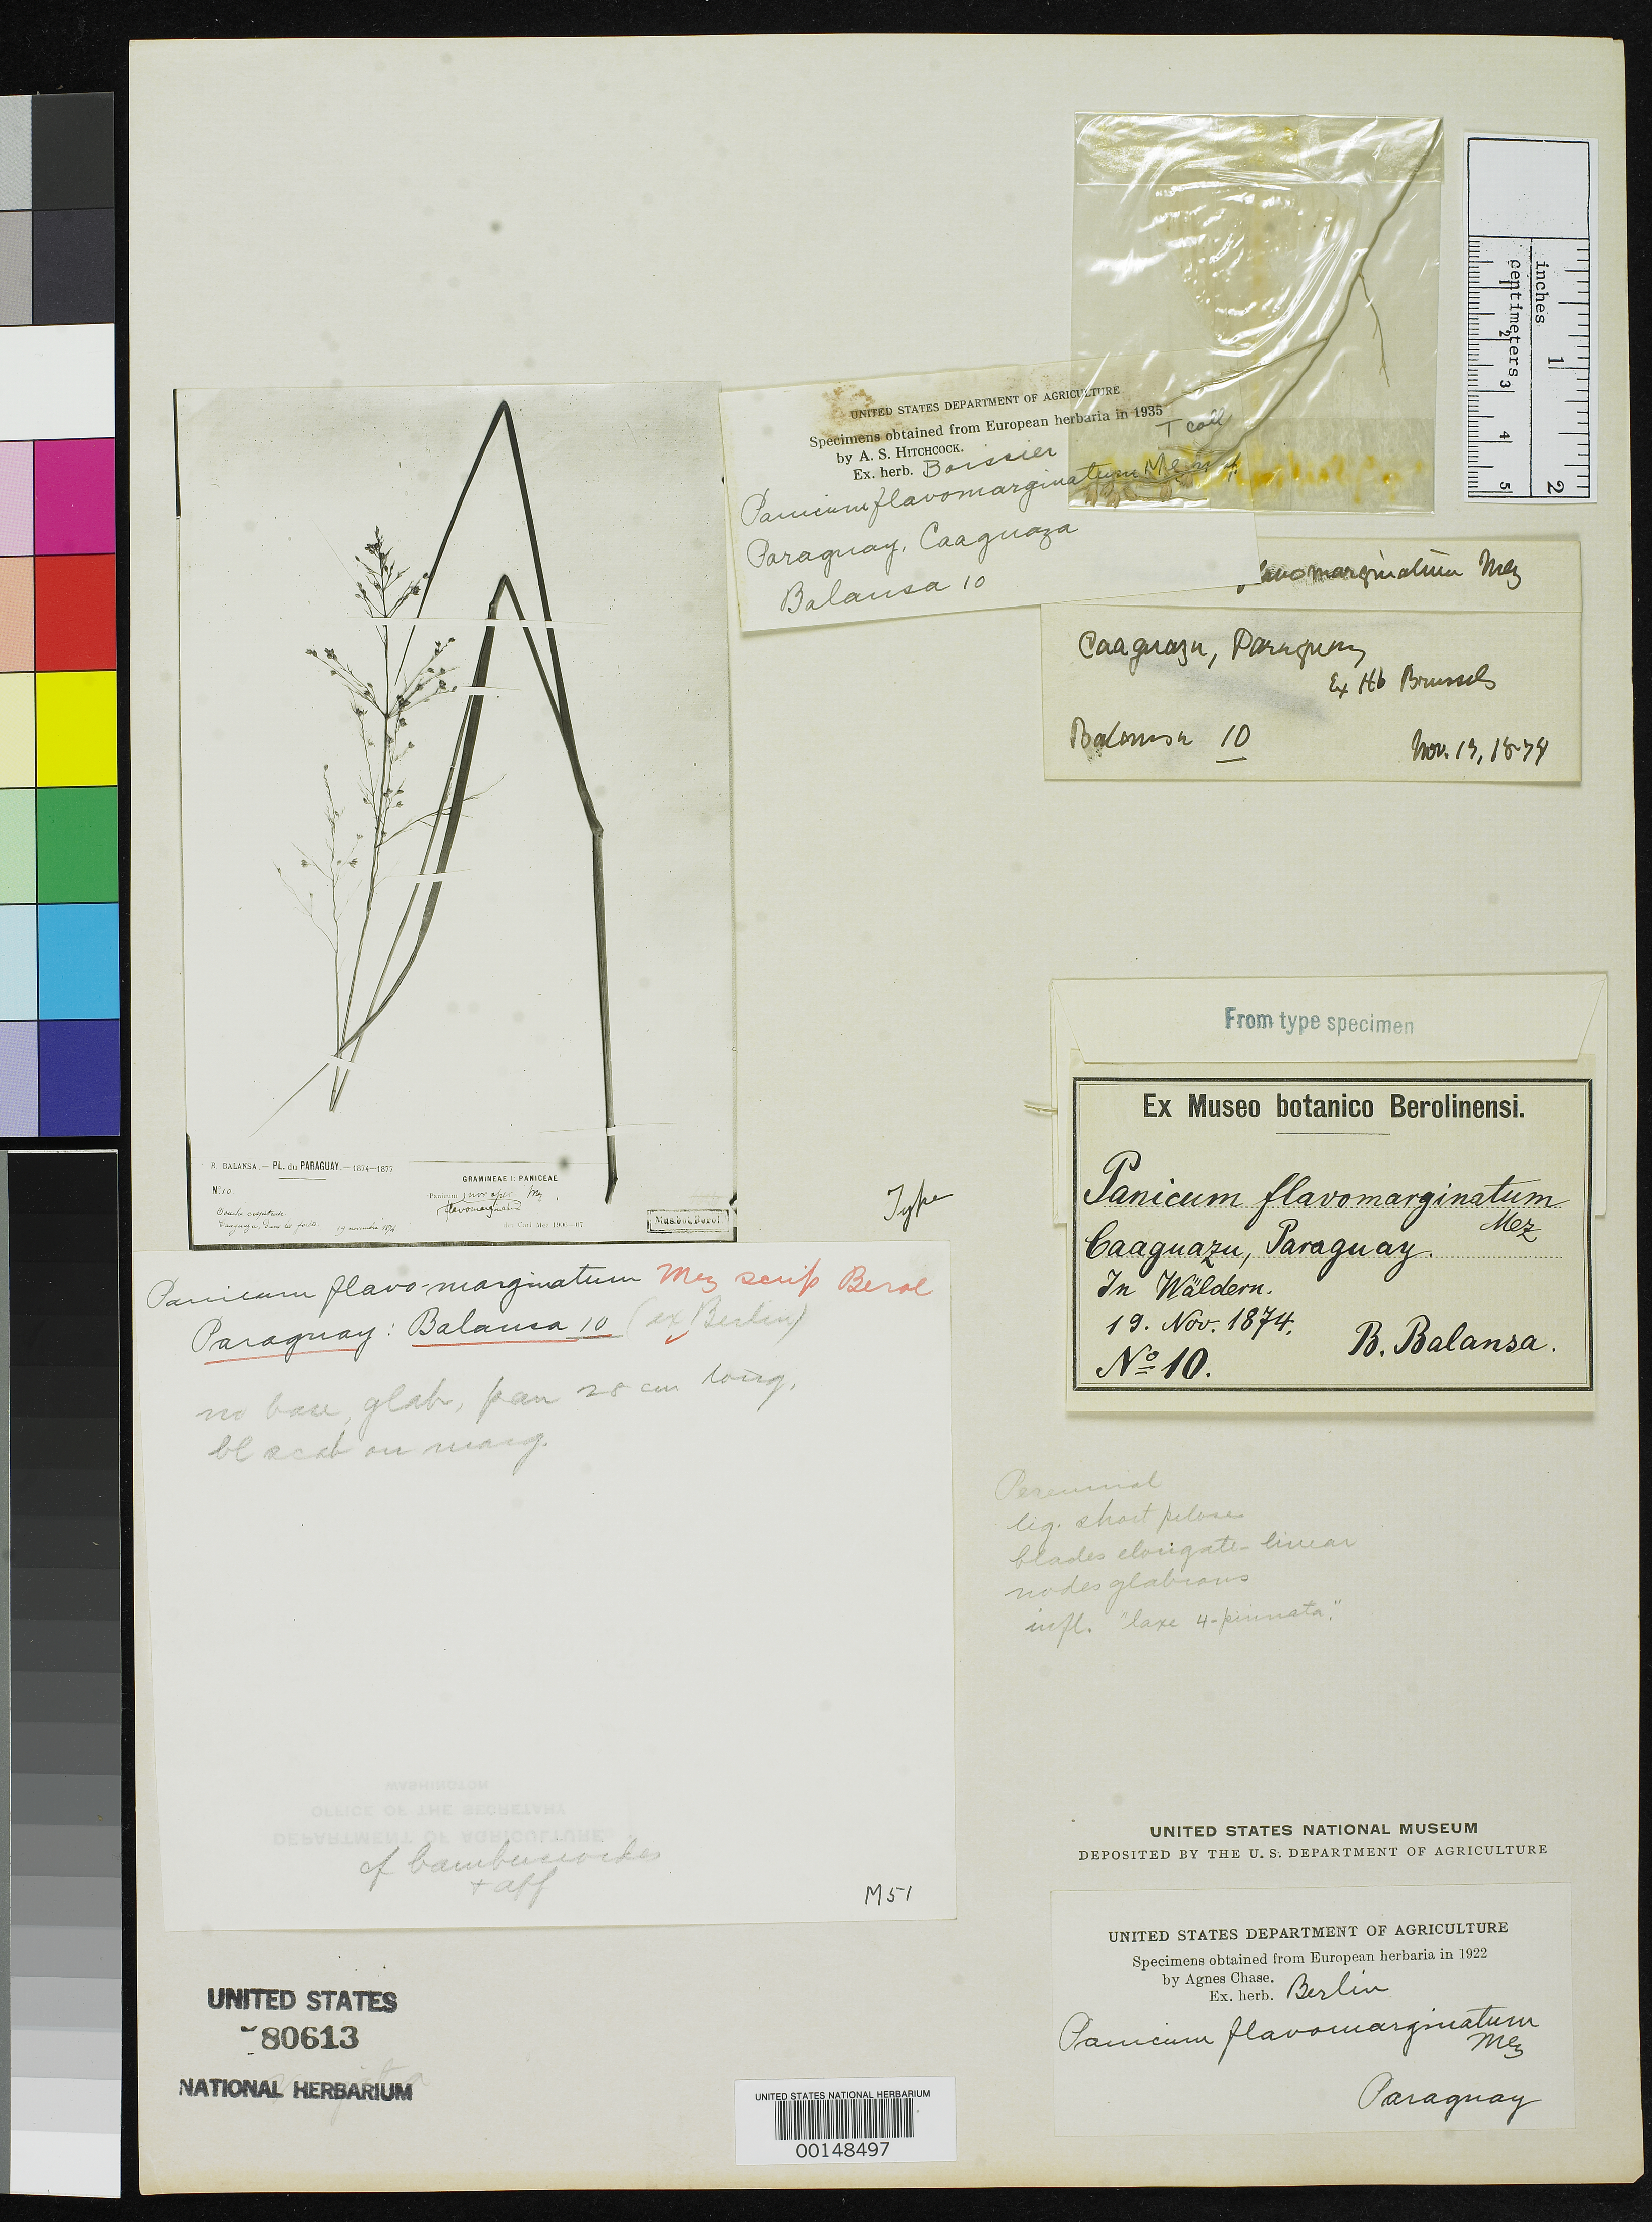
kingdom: Plantae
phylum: Tracheophyta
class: Liliopsida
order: Poales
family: Poaceae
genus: Panicum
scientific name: Panicum flavo-marginatum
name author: Mez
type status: Type Fragment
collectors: B. Balansa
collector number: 10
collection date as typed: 19 Nov 1874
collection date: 1874-11-19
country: Paraguay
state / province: Caaguazú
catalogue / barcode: US 80613